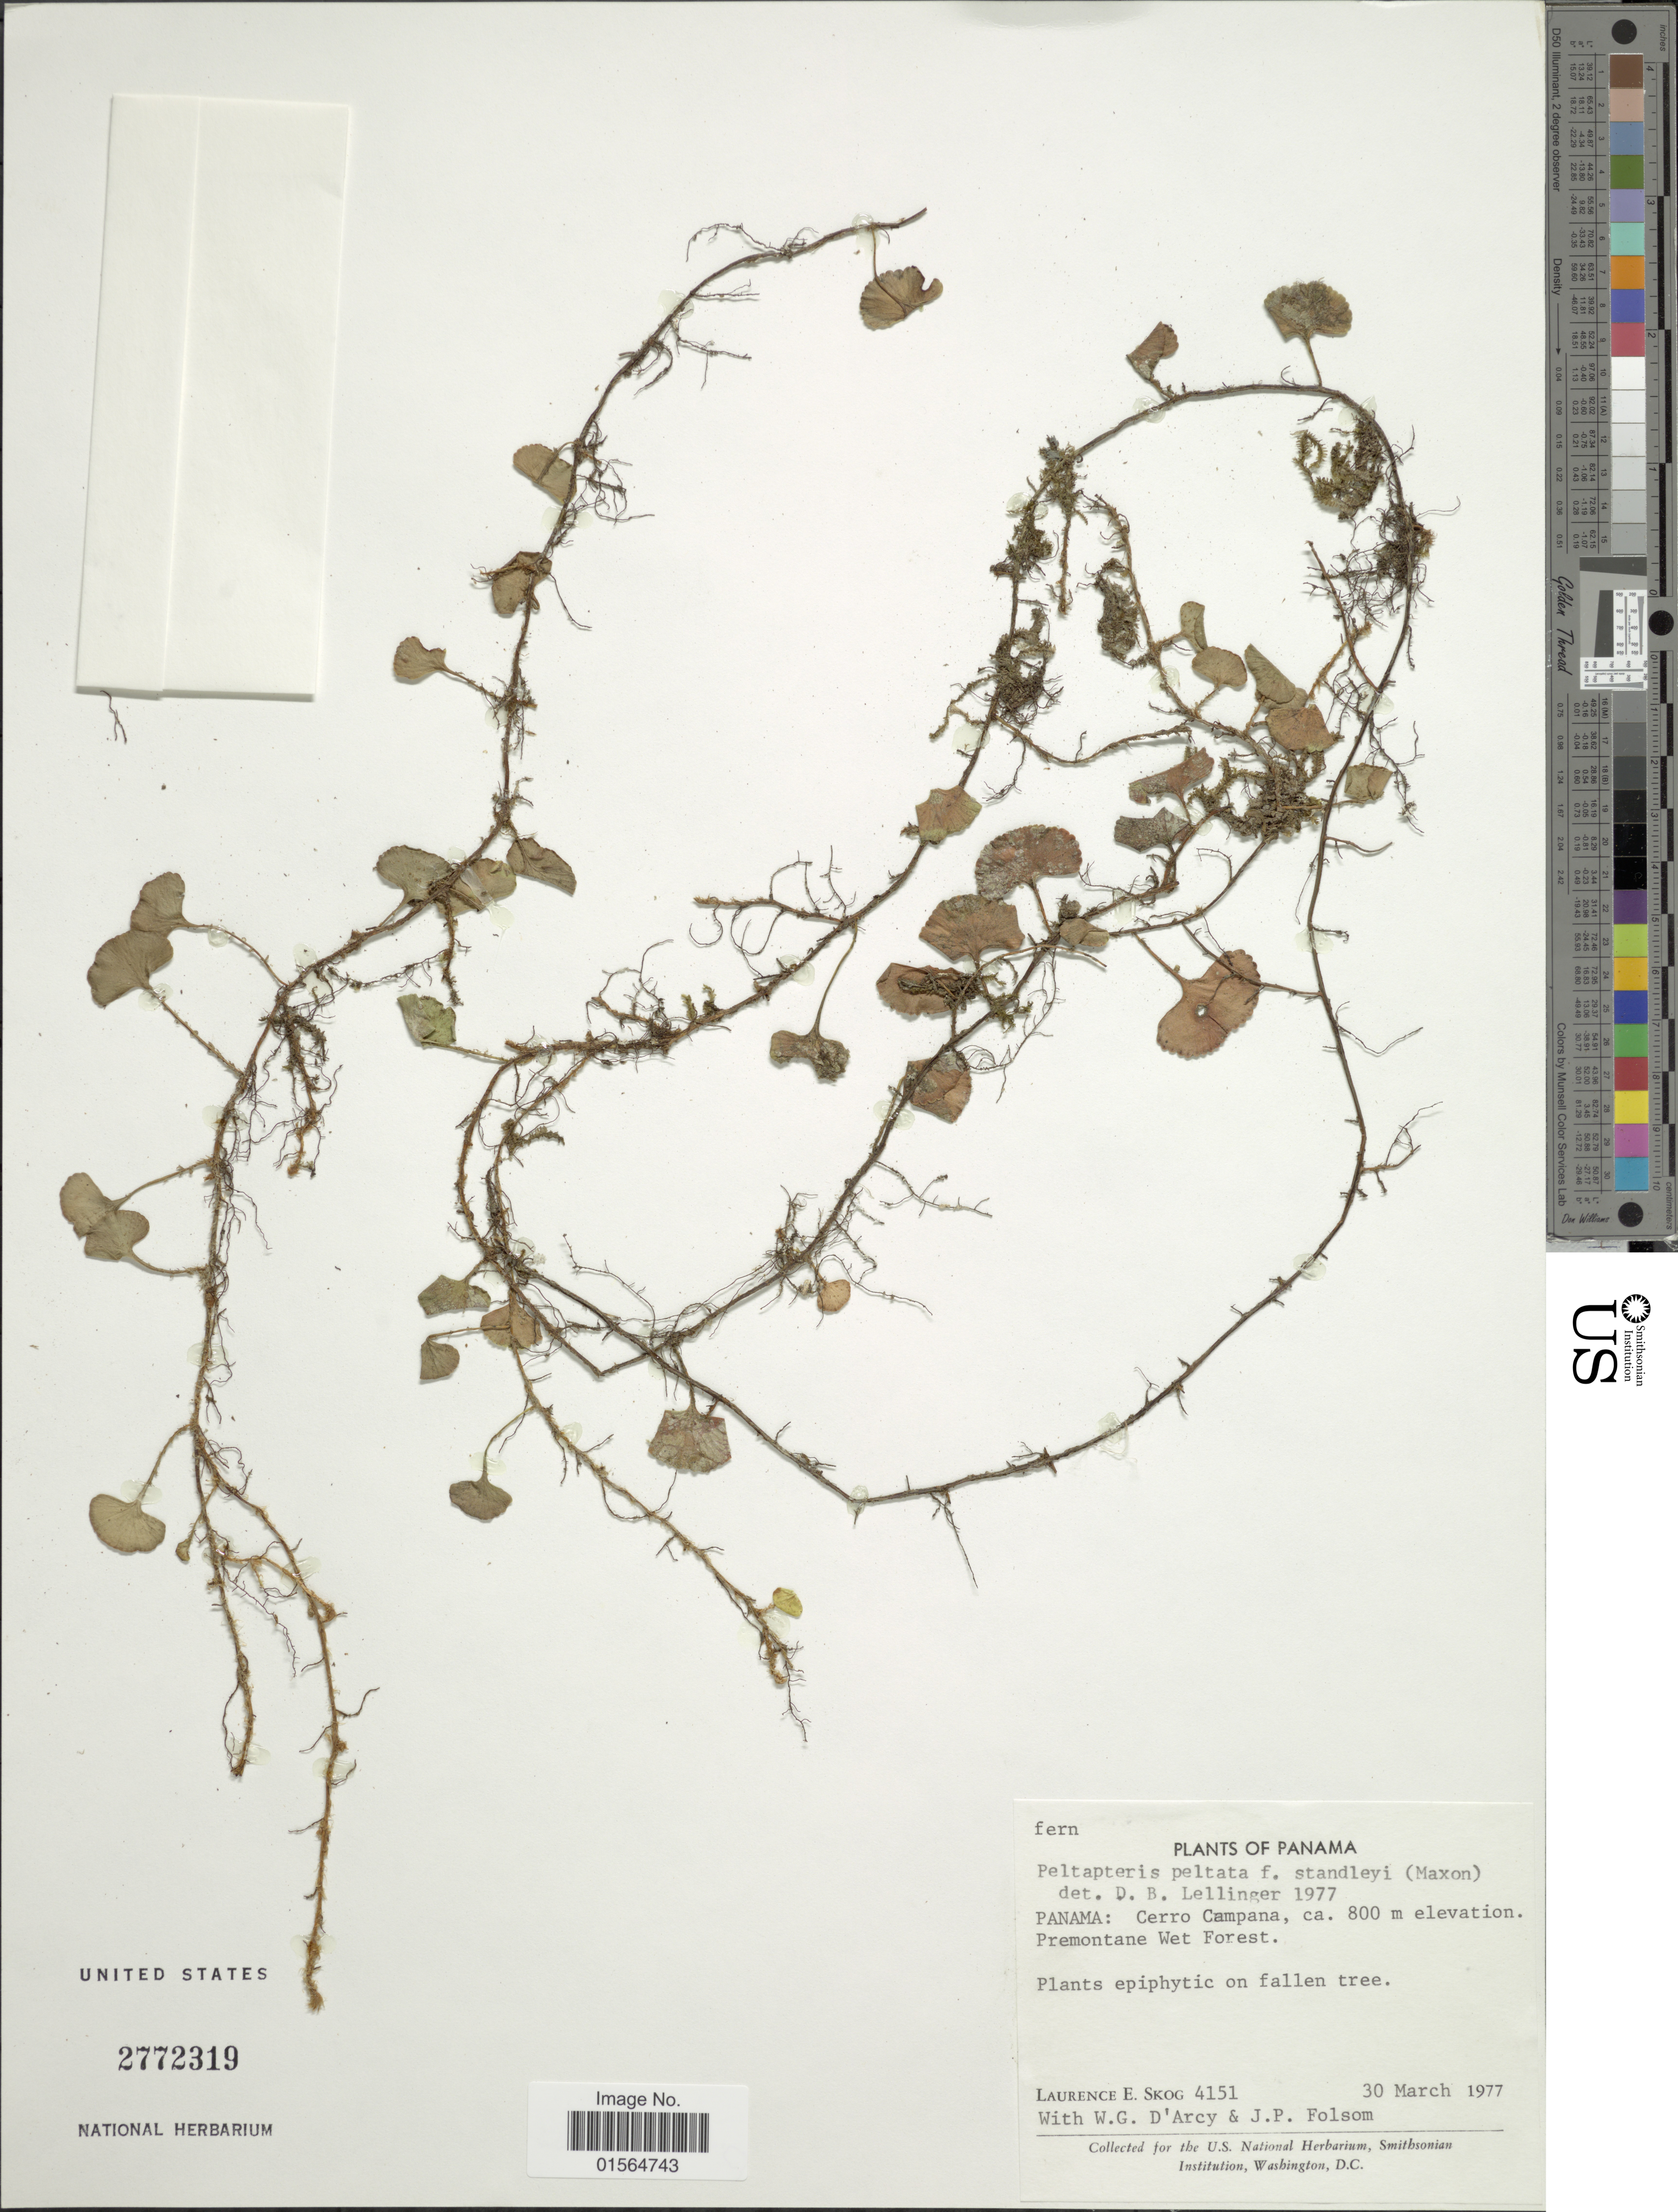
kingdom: Plantae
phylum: Tracheophyta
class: Polypodiopsida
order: Polypodiales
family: Dryopteridaceae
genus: Elaphoglossum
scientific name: Elaphoglossum peltatum f. standleyi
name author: (Maxon) Mickel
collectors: L. E. Skog, W. G. D'Arcy & J. P. Folsom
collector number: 4151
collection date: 1977-03-30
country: Panama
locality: Cerro Campana, Premontane Wet Forest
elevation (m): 800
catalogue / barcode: US 2772319